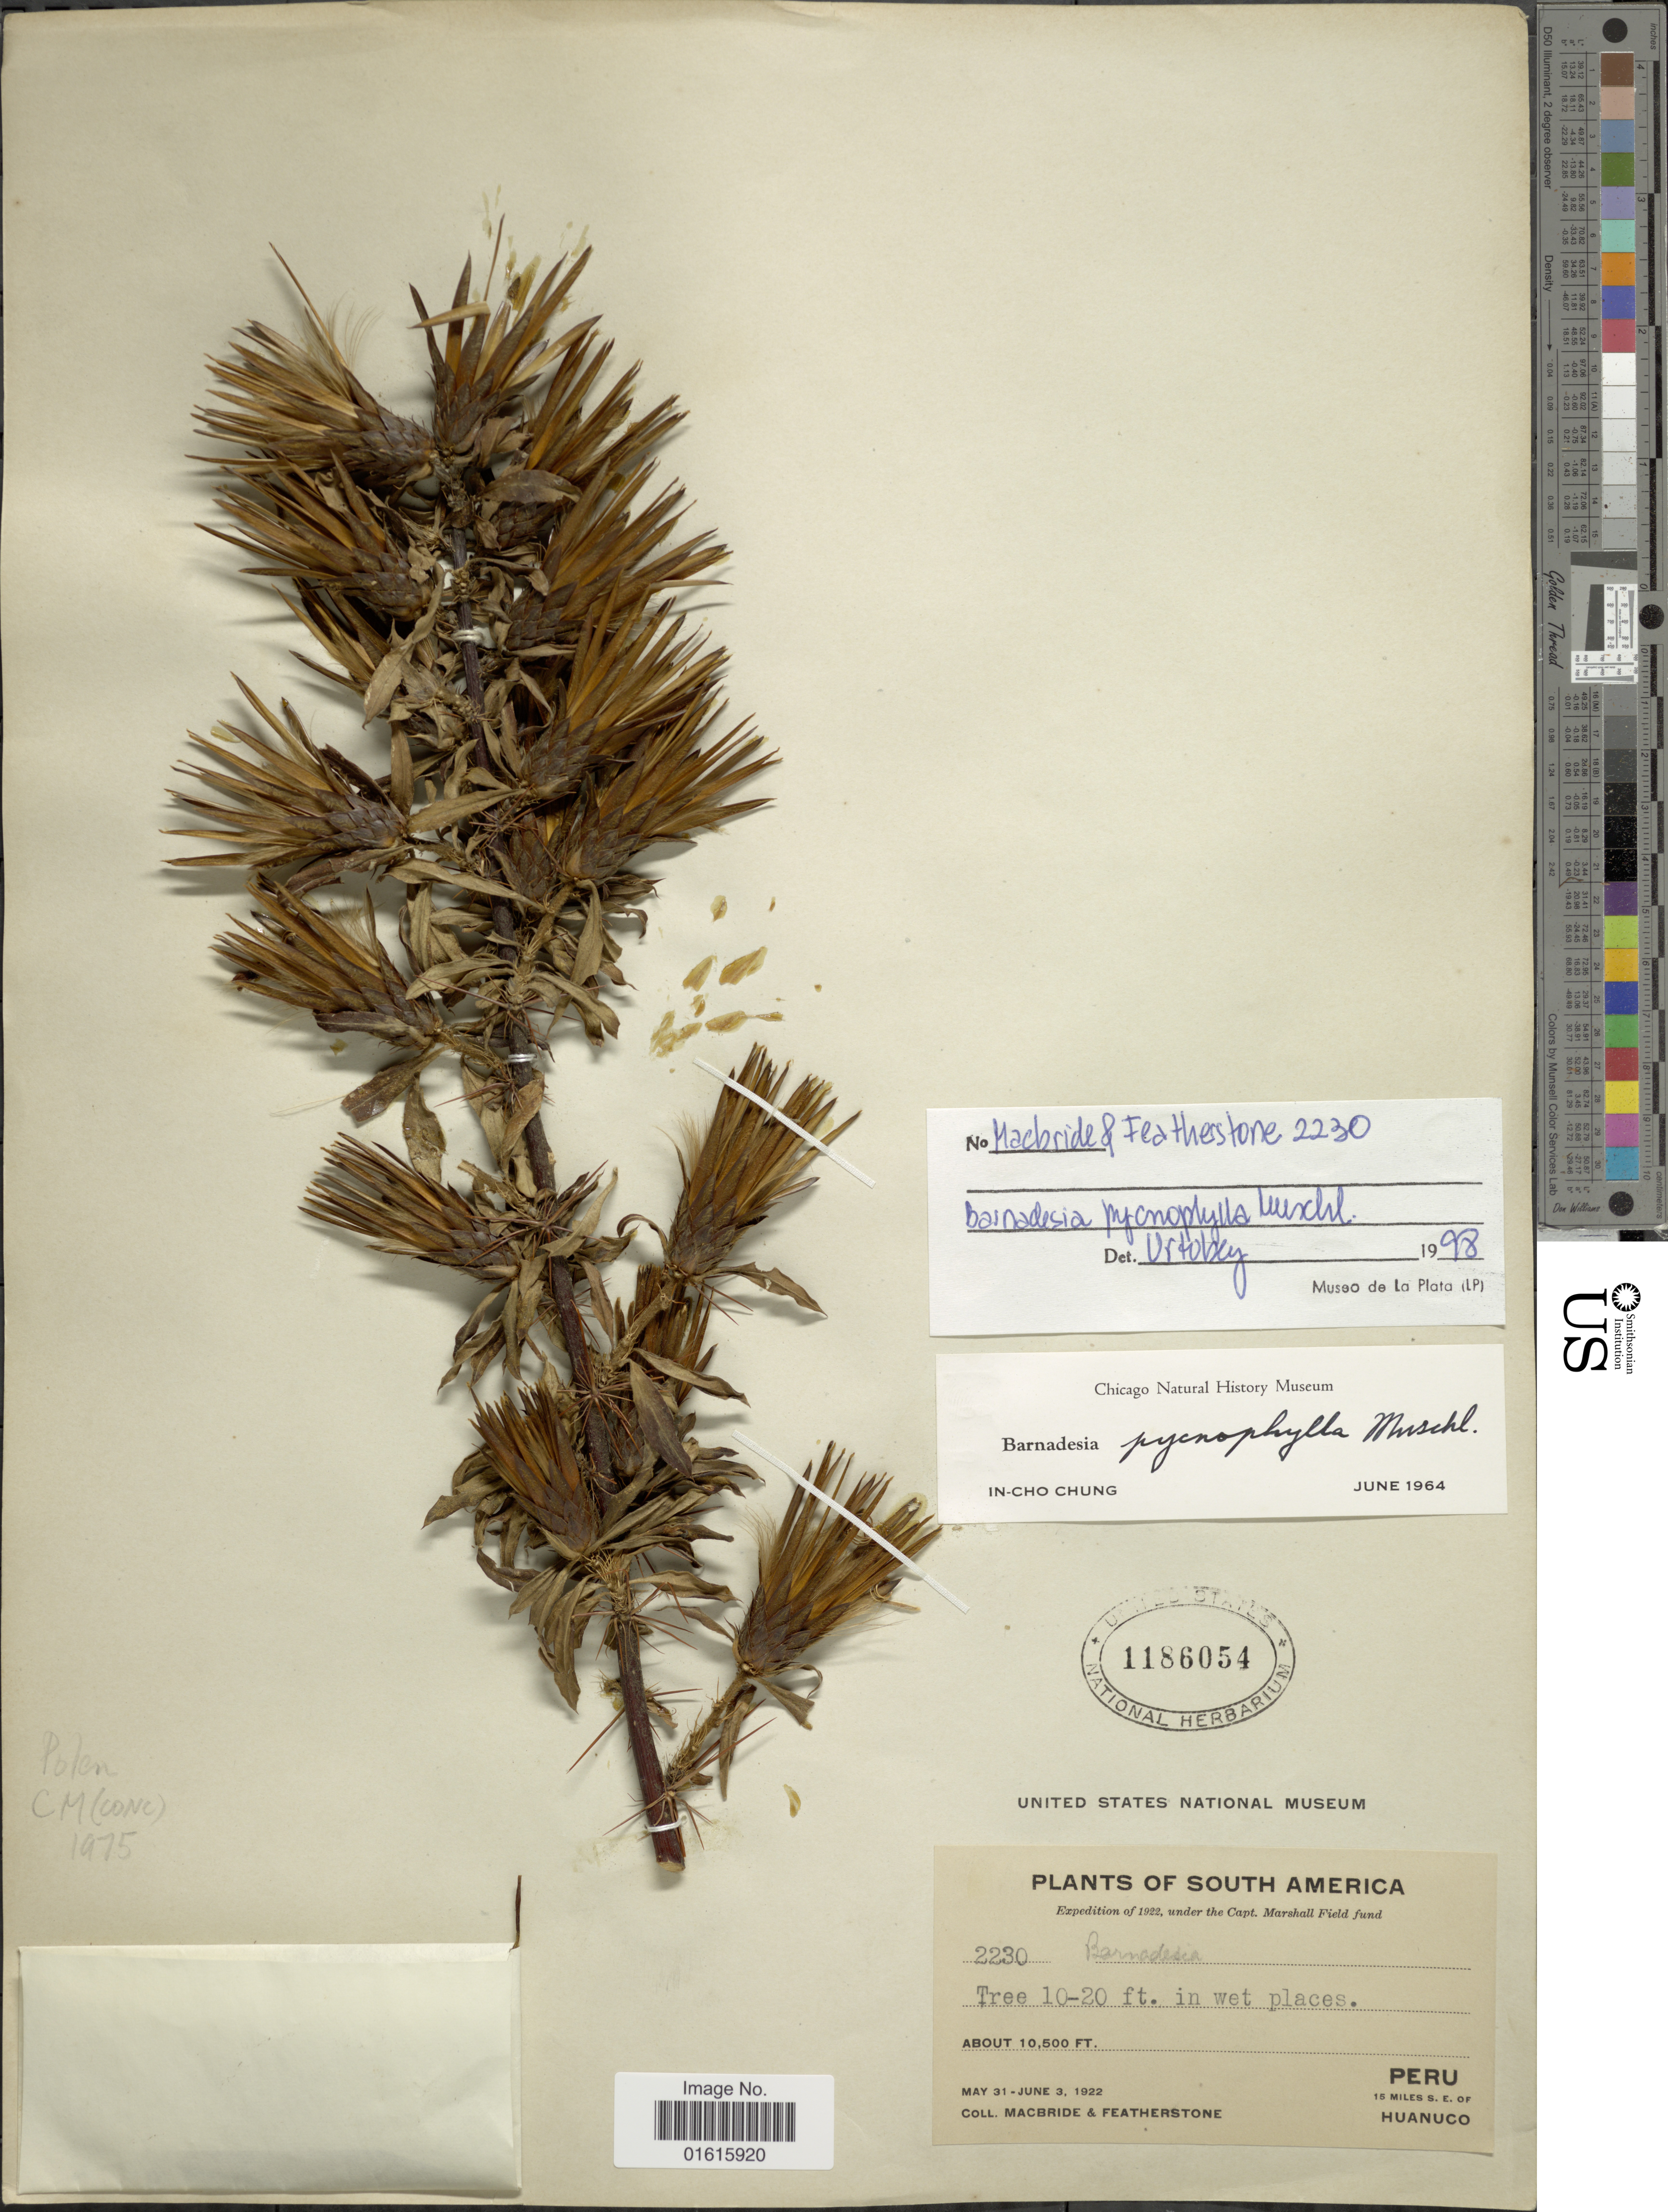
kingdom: Plantae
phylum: Tracheophyta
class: Magnoliopsida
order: Asterales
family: Asteraceae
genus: Barnadesia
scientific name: Barnadesia pycnophylla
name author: Muschl.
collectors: Macbride, -- & -. Featherstone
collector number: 2230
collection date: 1922-05-31/1922-06-03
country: Peru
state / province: Huánuco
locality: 15 miles SE of Huanuco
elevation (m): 3200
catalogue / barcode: US 1186054